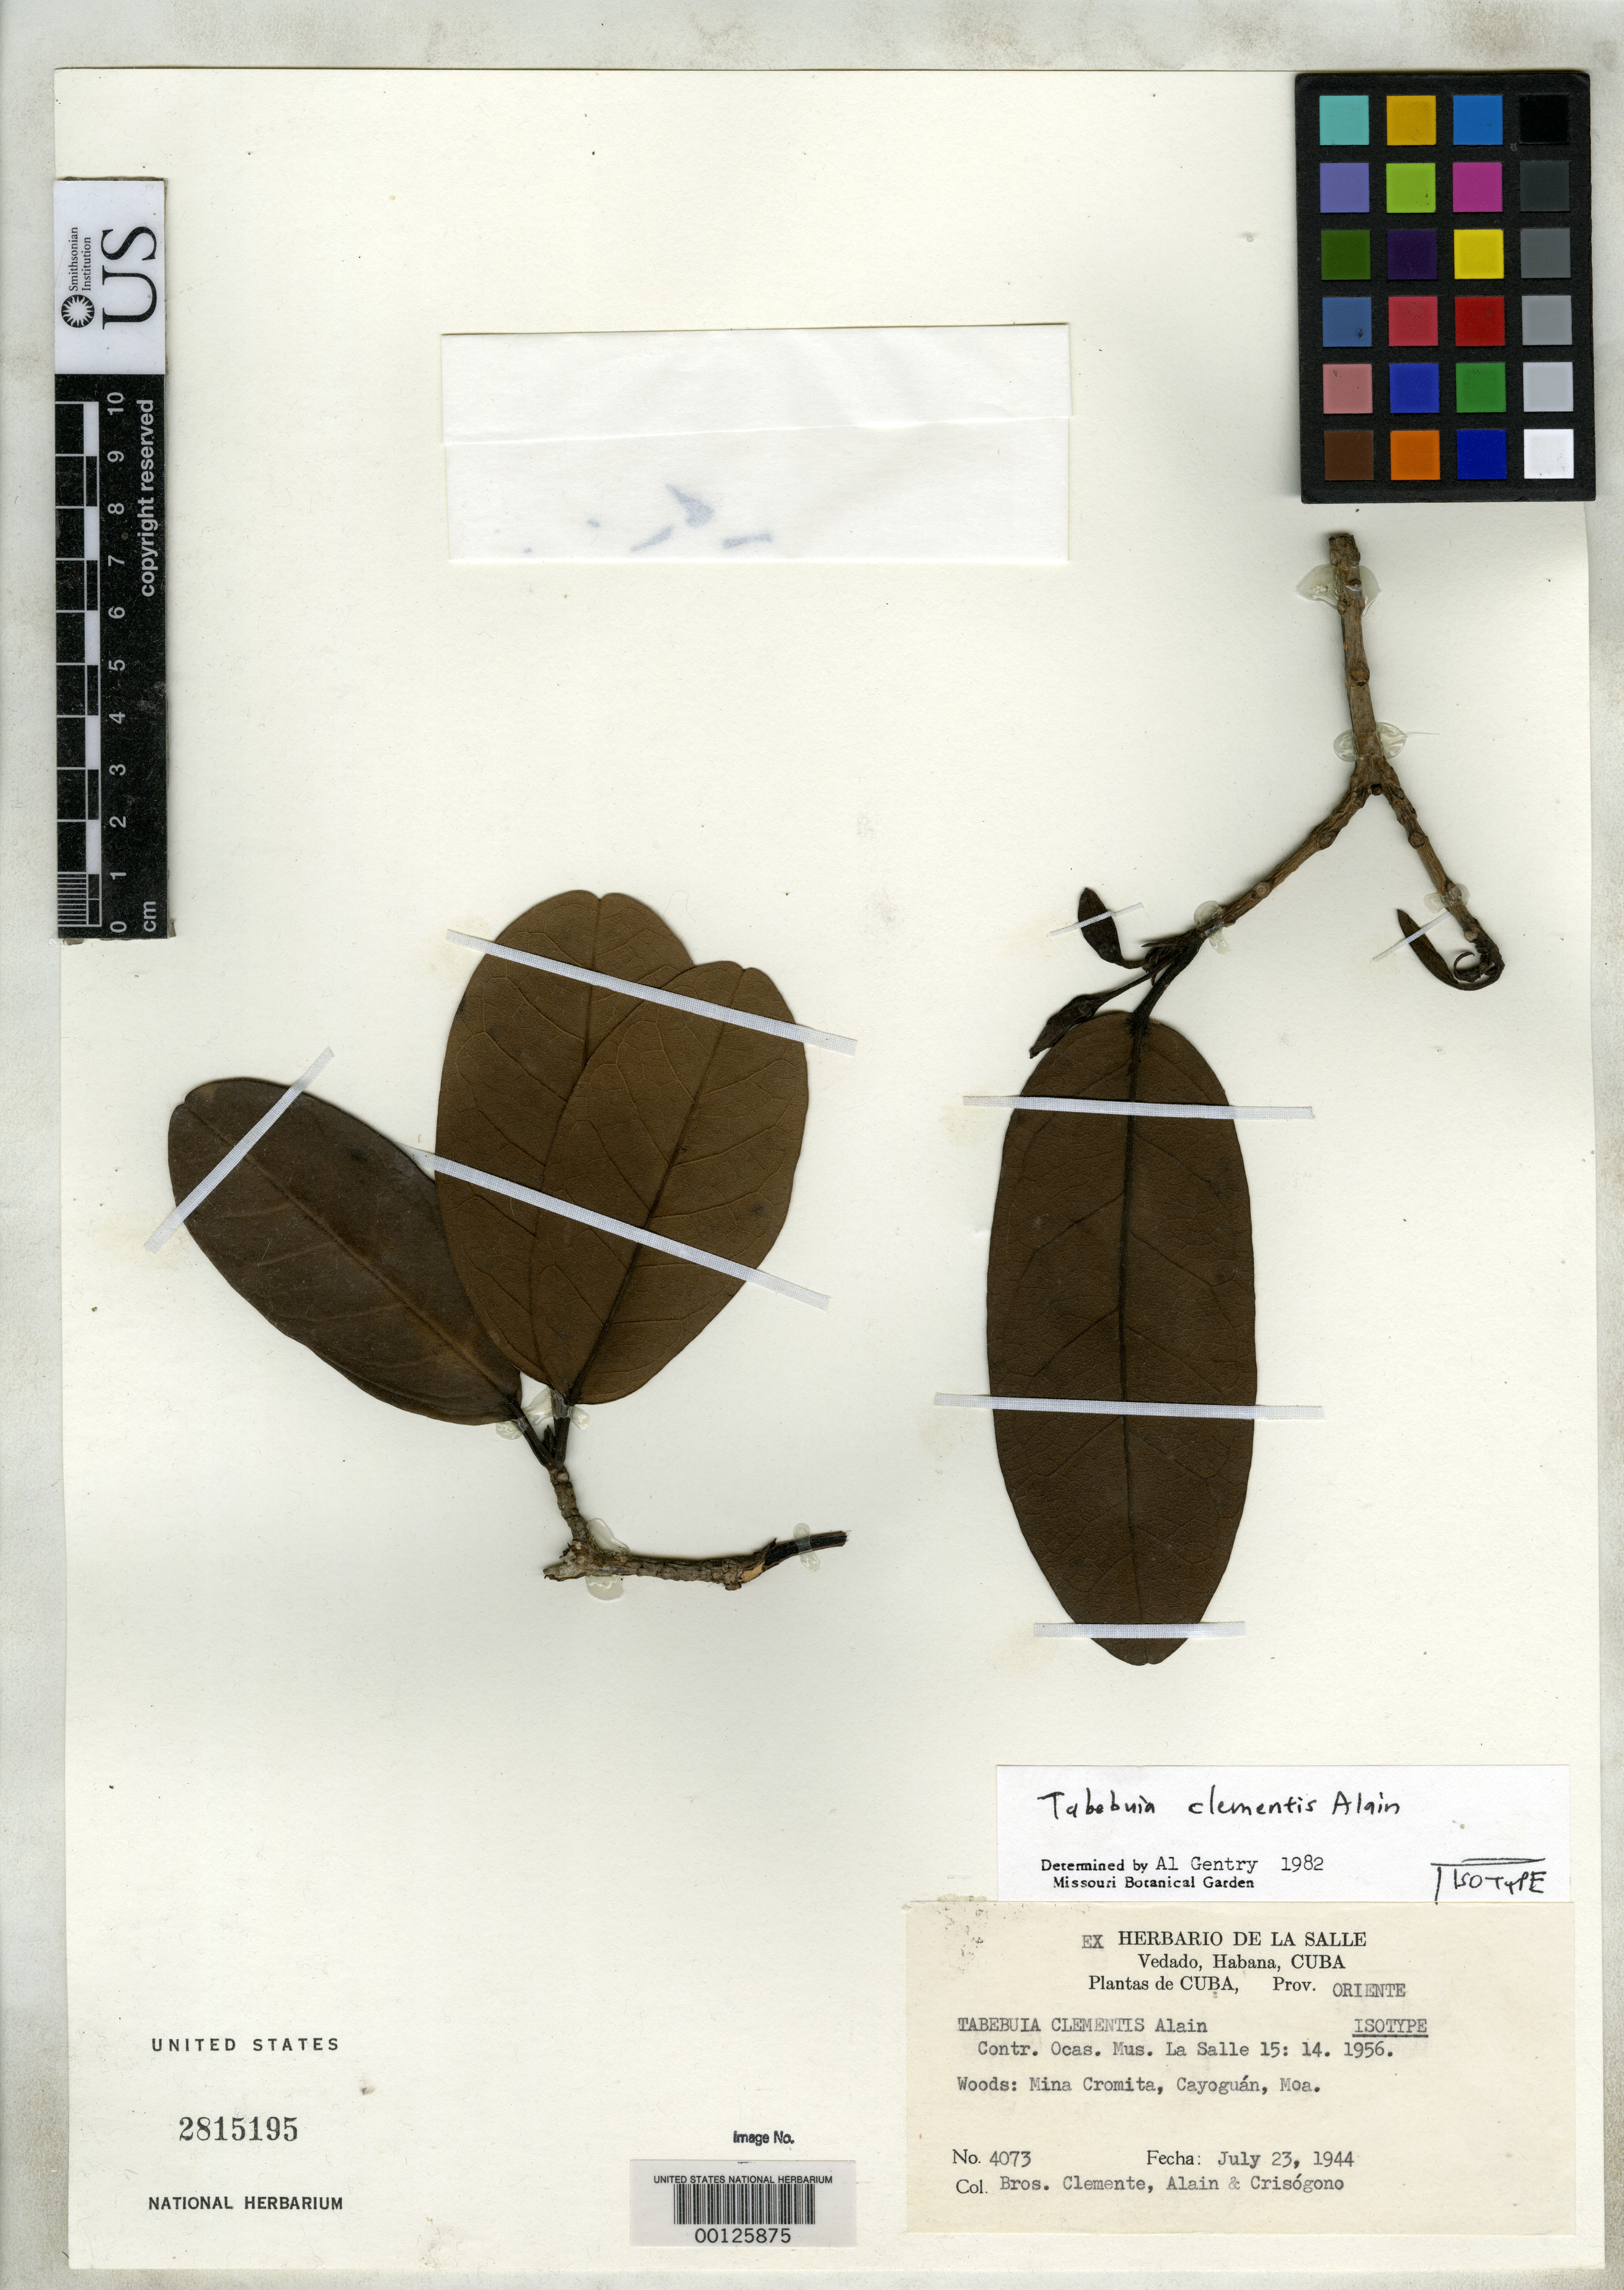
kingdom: Plantae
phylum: Tracheophyta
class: Magnoliopsida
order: Lamiales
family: Bignoniaceae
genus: Tabebuia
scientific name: Tabebuia clementis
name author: Alain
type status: Isotype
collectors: A. Clément Téteau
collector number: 4073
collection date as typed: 23 Jul 1944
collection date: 1944-07-23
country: Cuba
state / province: Oriente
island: Greater Antilles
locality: Mina cromita, Cayoguan, Moa.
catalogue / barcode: US 2815195